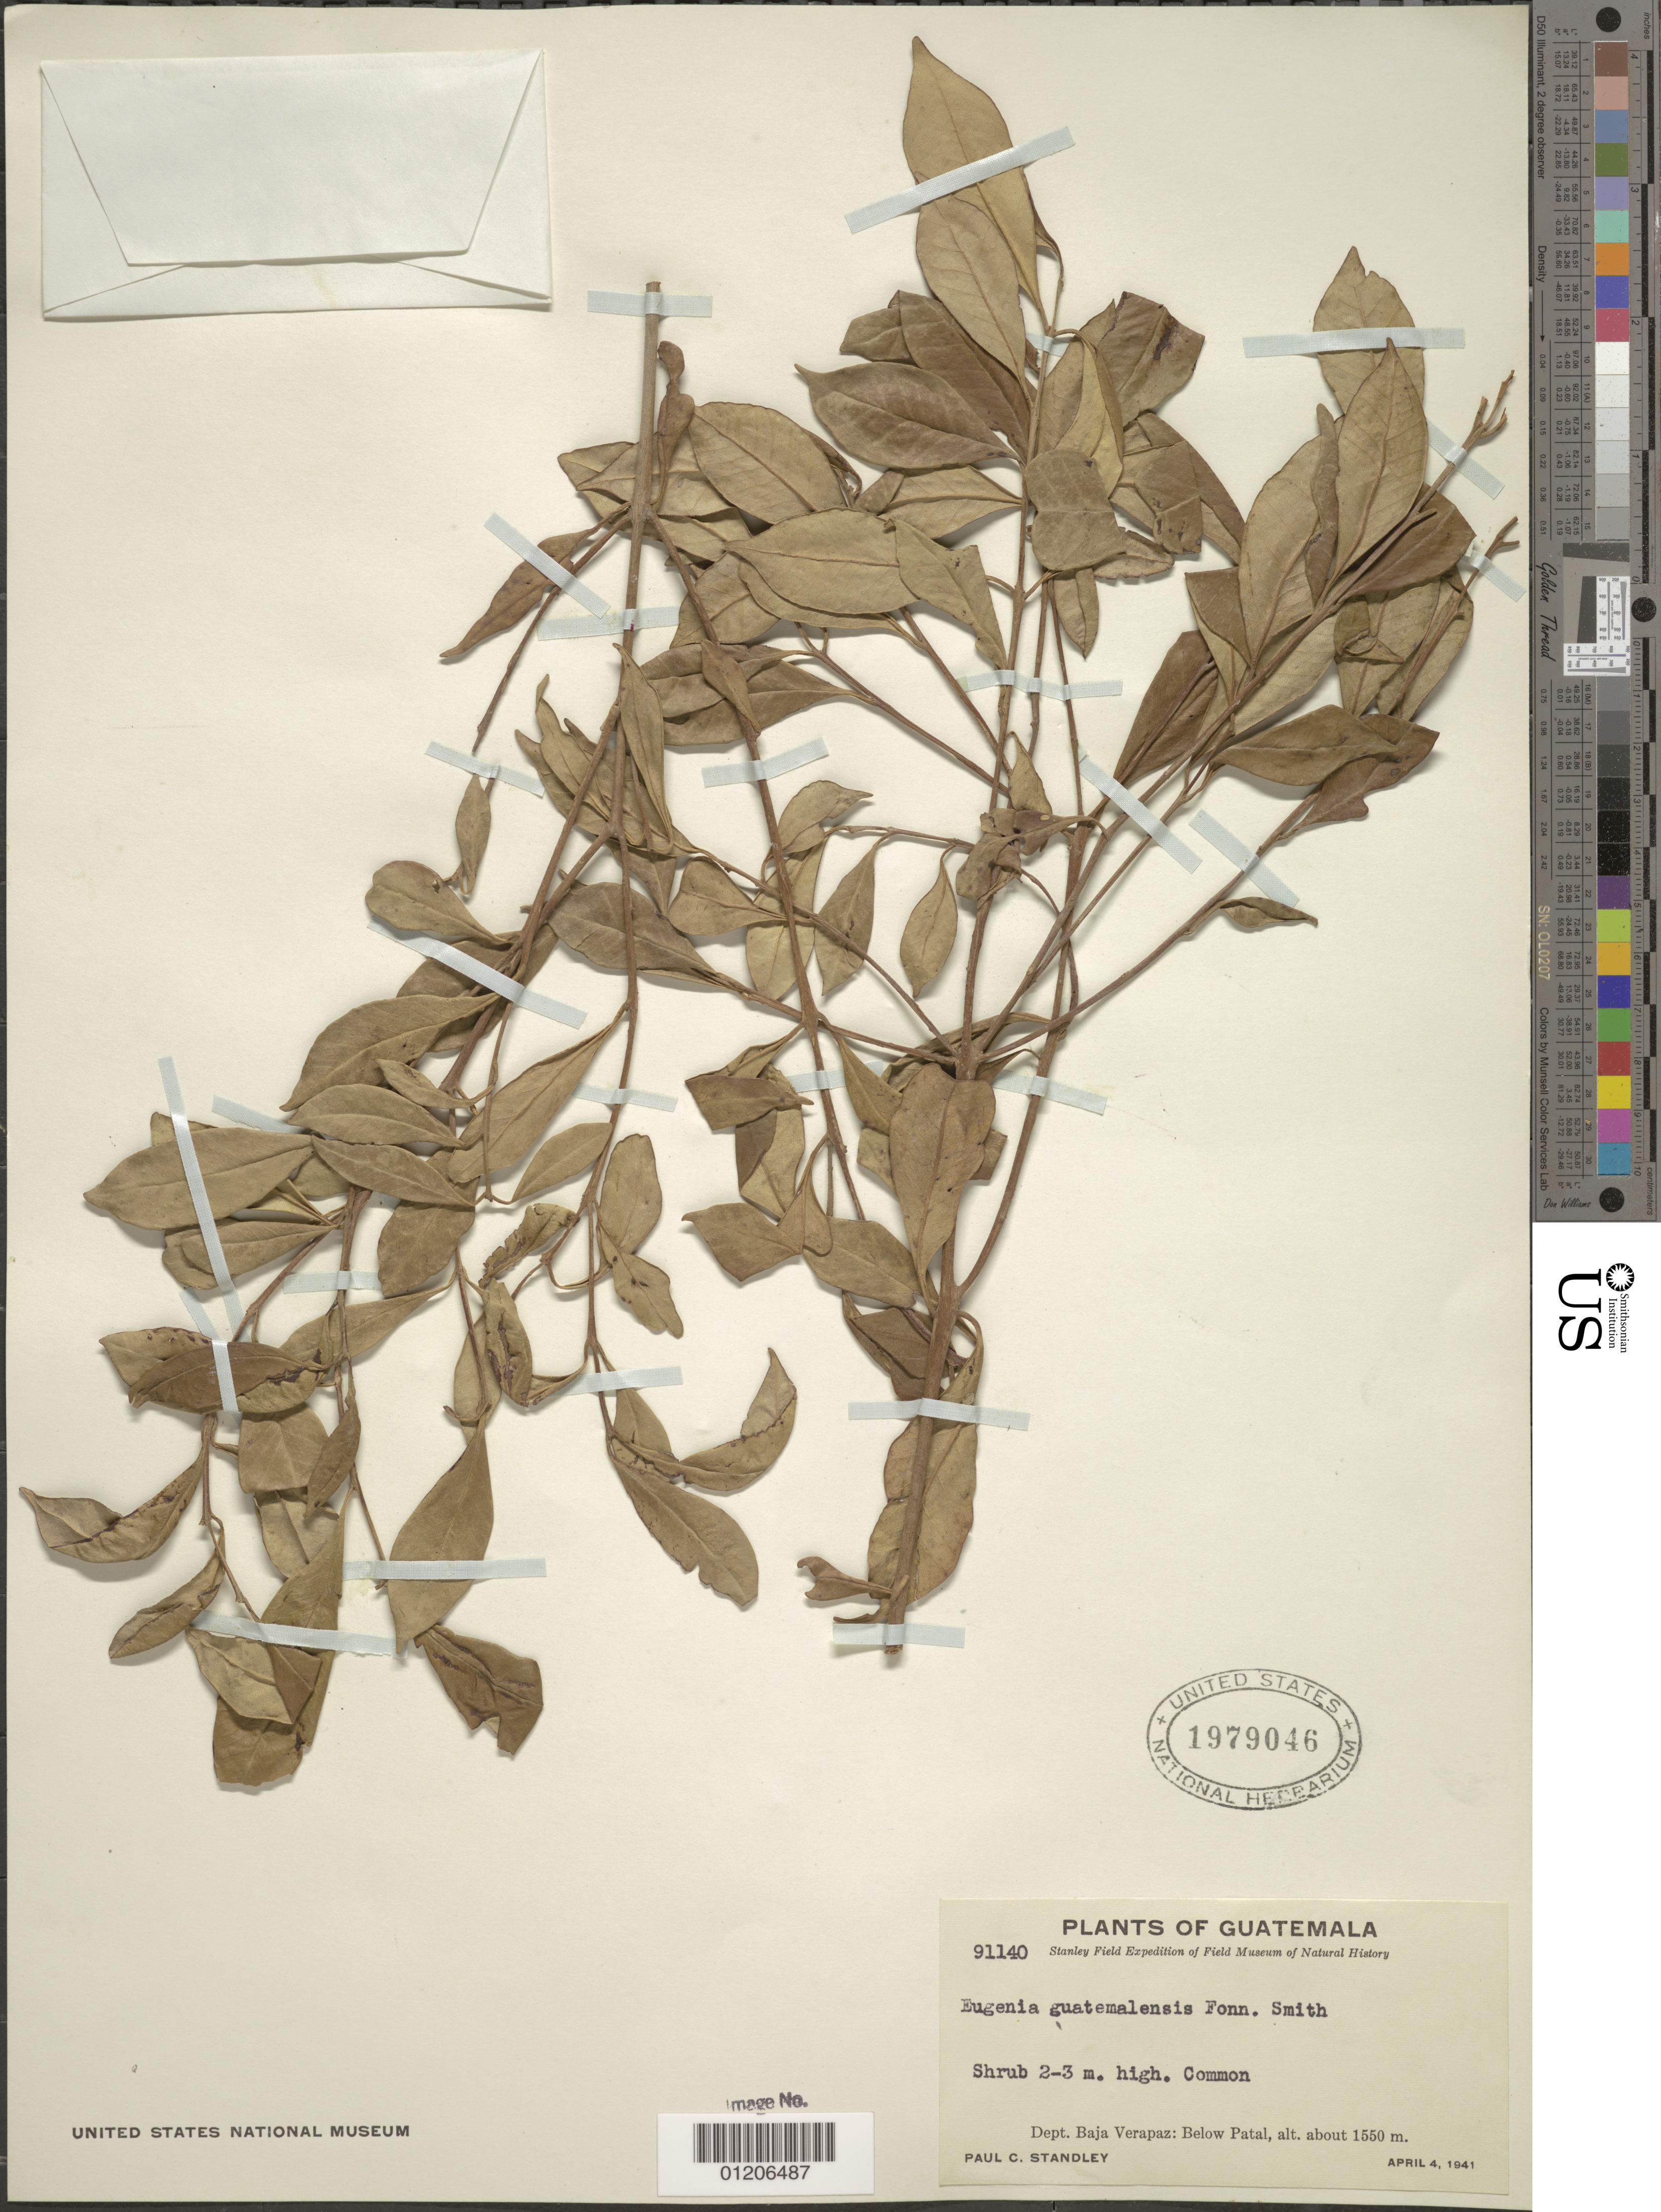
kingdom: Plantae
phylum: Tracheophyta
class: Magnoliopsida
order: Myrtales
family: Myrtaceae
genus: Eugenia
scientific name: Eugenia guatemalensis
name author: Donn. Sm.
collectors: P. C. Standley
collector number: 91140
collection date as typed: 04 Apr 1941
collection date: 1941-04-04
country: Guatemala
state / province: Baja Verapaz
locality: Below Patal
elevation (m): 1550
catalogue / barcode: US 1979046